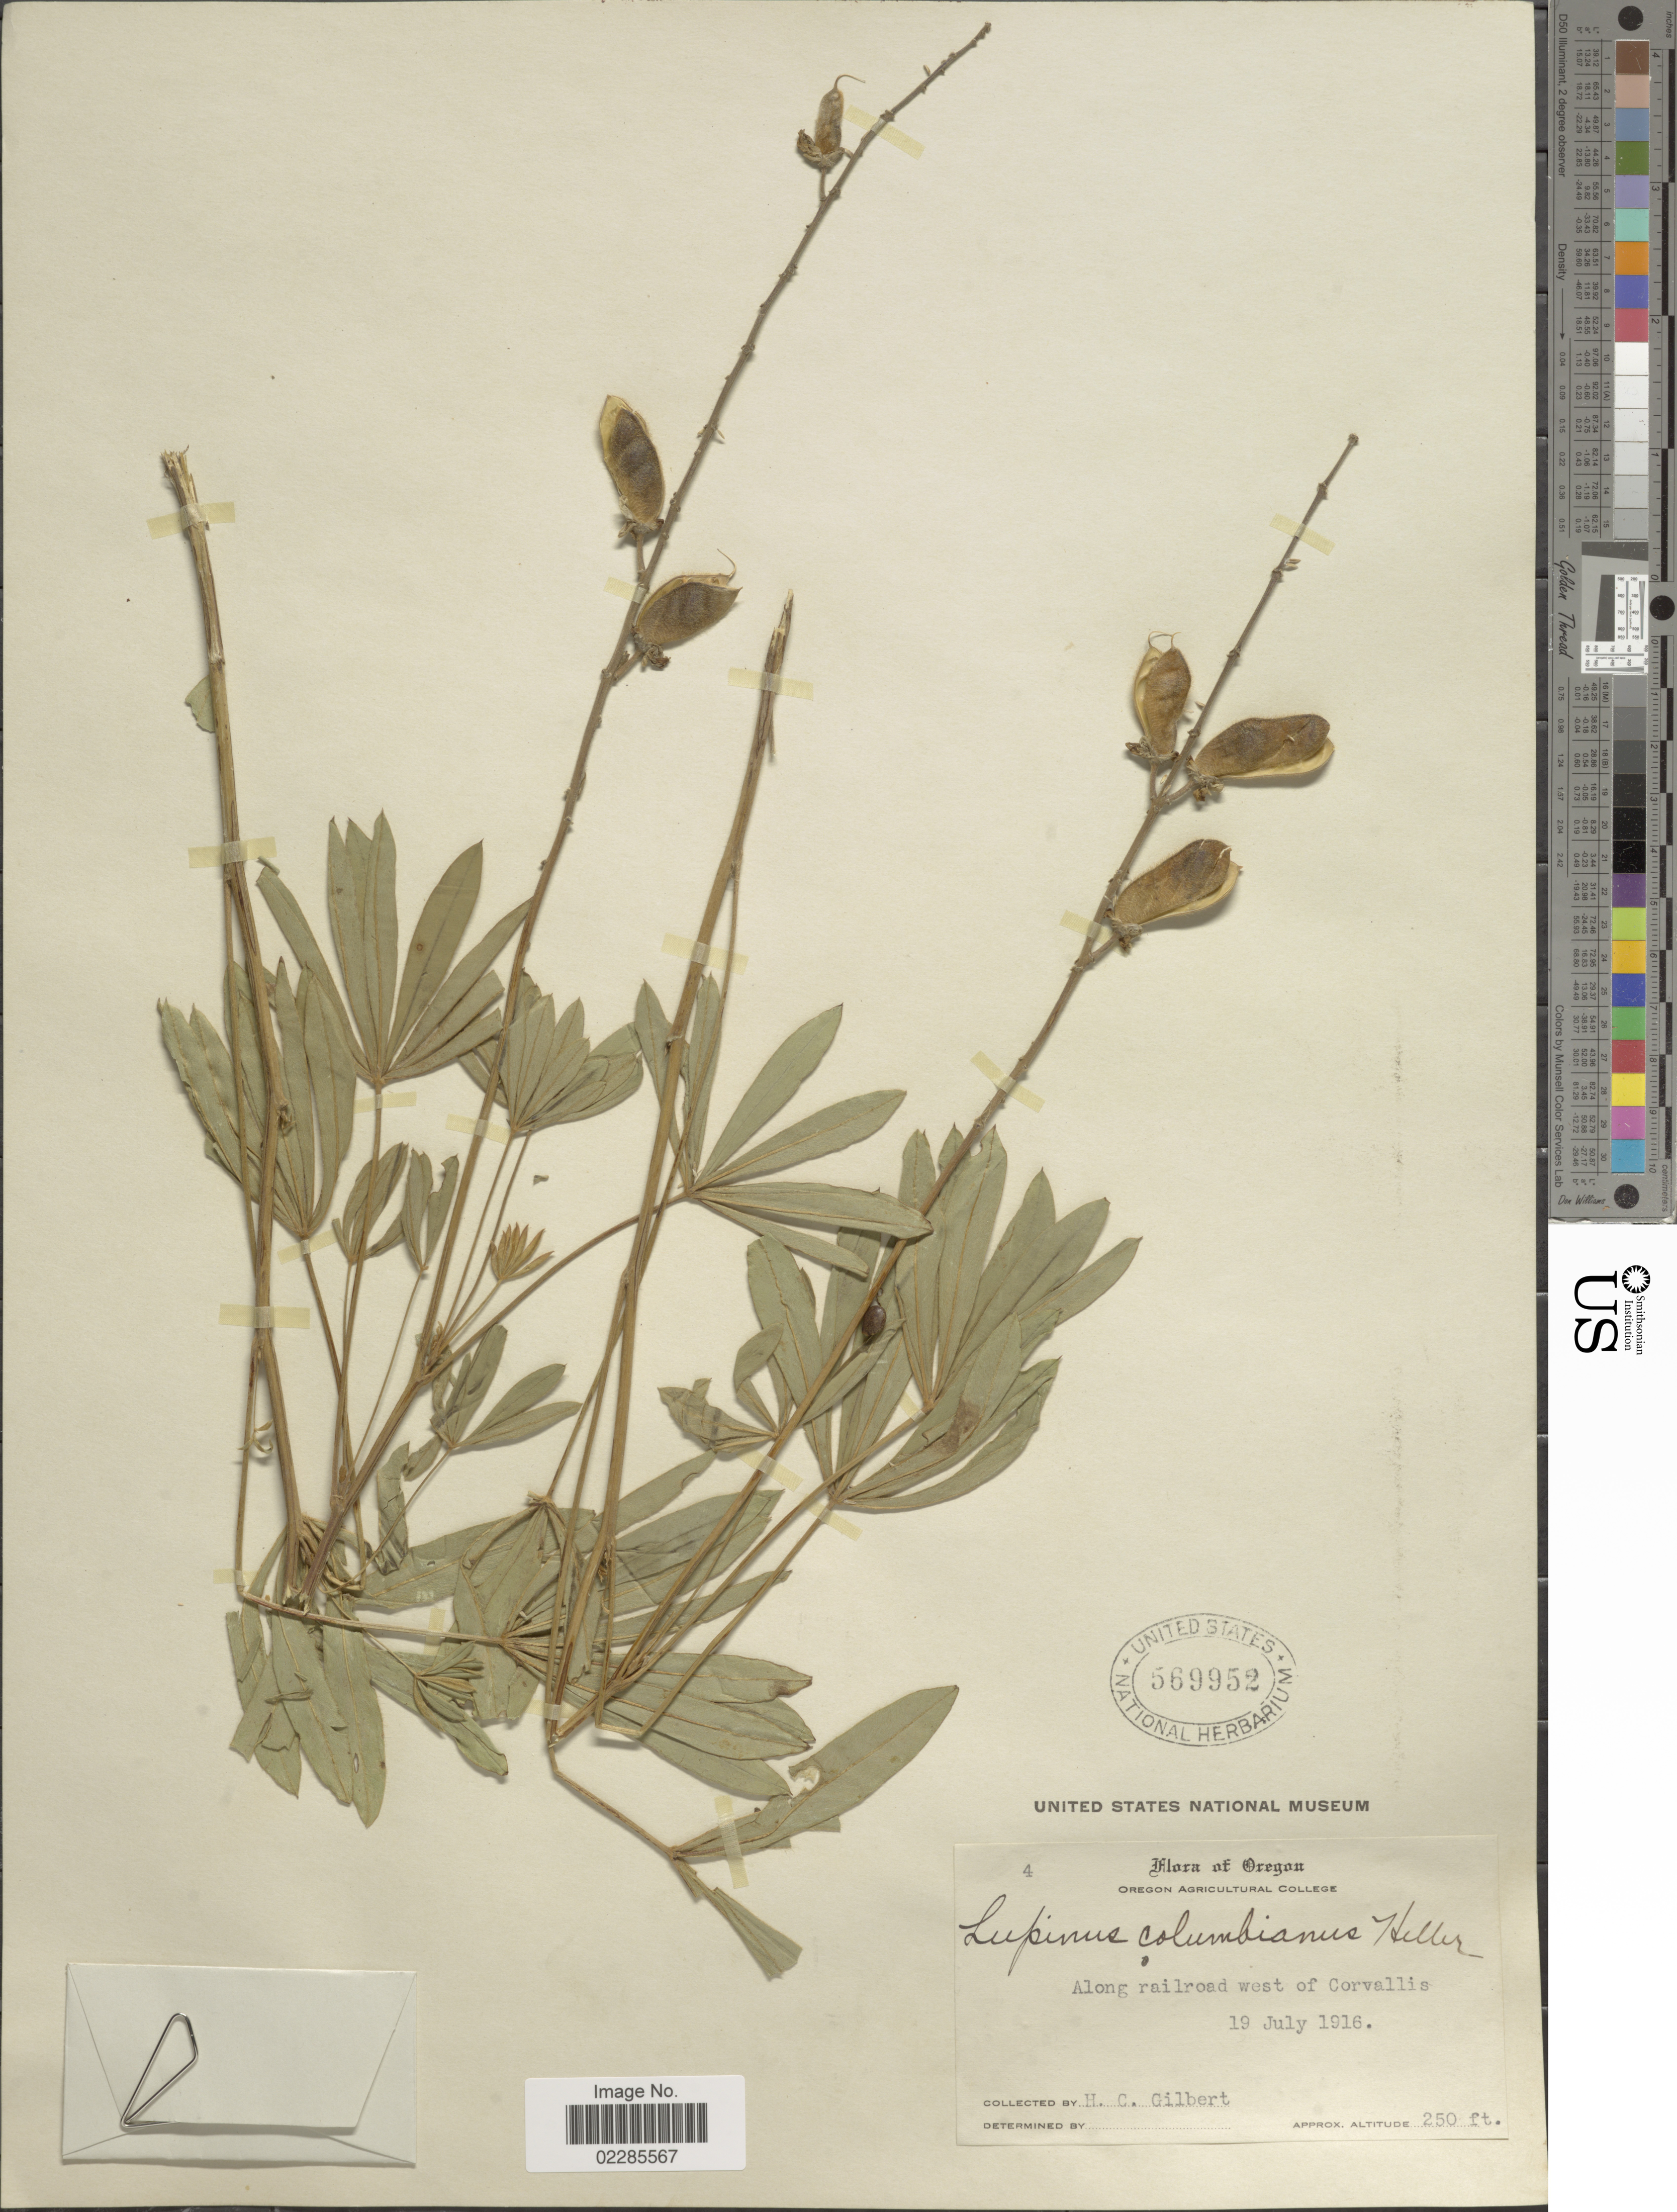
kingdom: Plantae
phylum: Tracheophyta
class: Magnoliopsida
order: Fabales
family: Fabaceae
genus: Lupinus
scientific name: Lupinus latifolius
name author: Lindl. ex J. Agardh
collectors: H. Gilbert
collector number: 4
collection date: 1916-07-19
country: United States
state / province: Oregon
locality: Along railroad west of Corvalis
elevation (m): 76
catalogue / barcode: US 569952